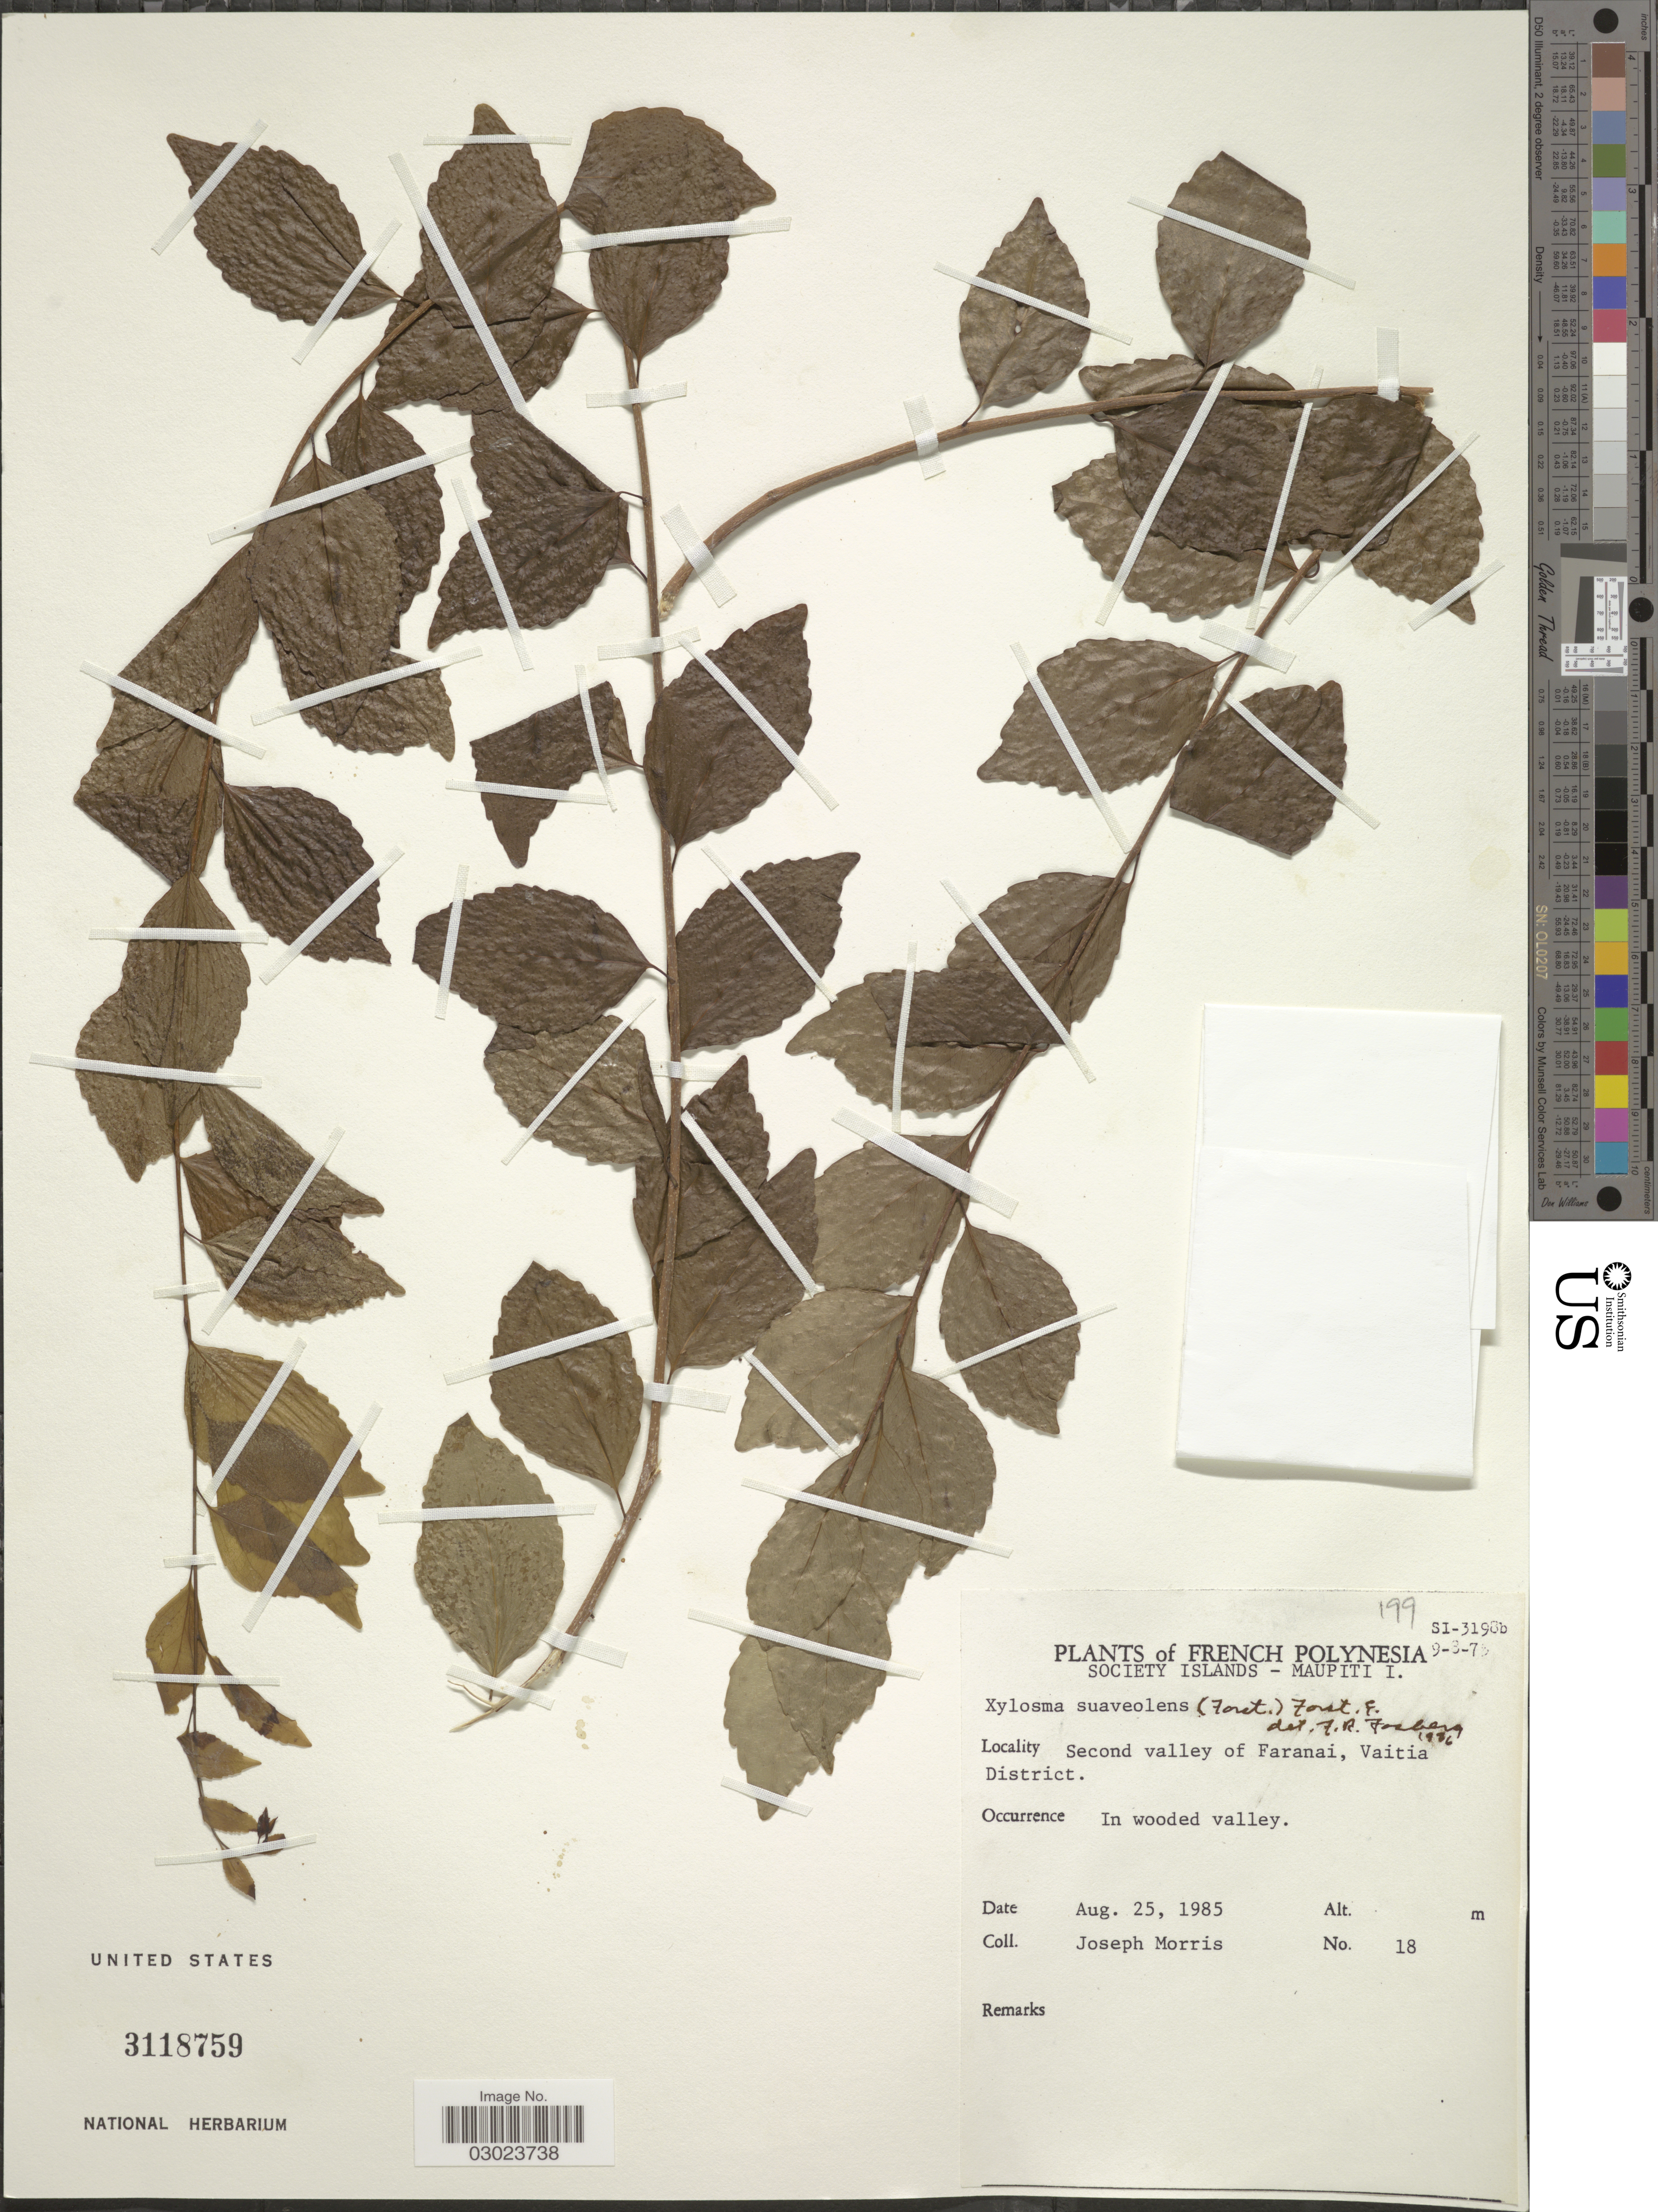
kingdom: Plantae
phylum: Tracheophyta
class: Magnoliopsida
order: Malpighiales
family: Salicaceae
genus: Xylosma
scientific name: Xylosma suaveolens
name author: G. Forst.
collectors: J. Morris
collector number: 18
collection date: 1985-08-25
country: French Polynesia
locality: Society Islands - Maupiti I. Second valley of Farani, Vautia District. In wooded valley.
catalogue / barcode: US 3118759